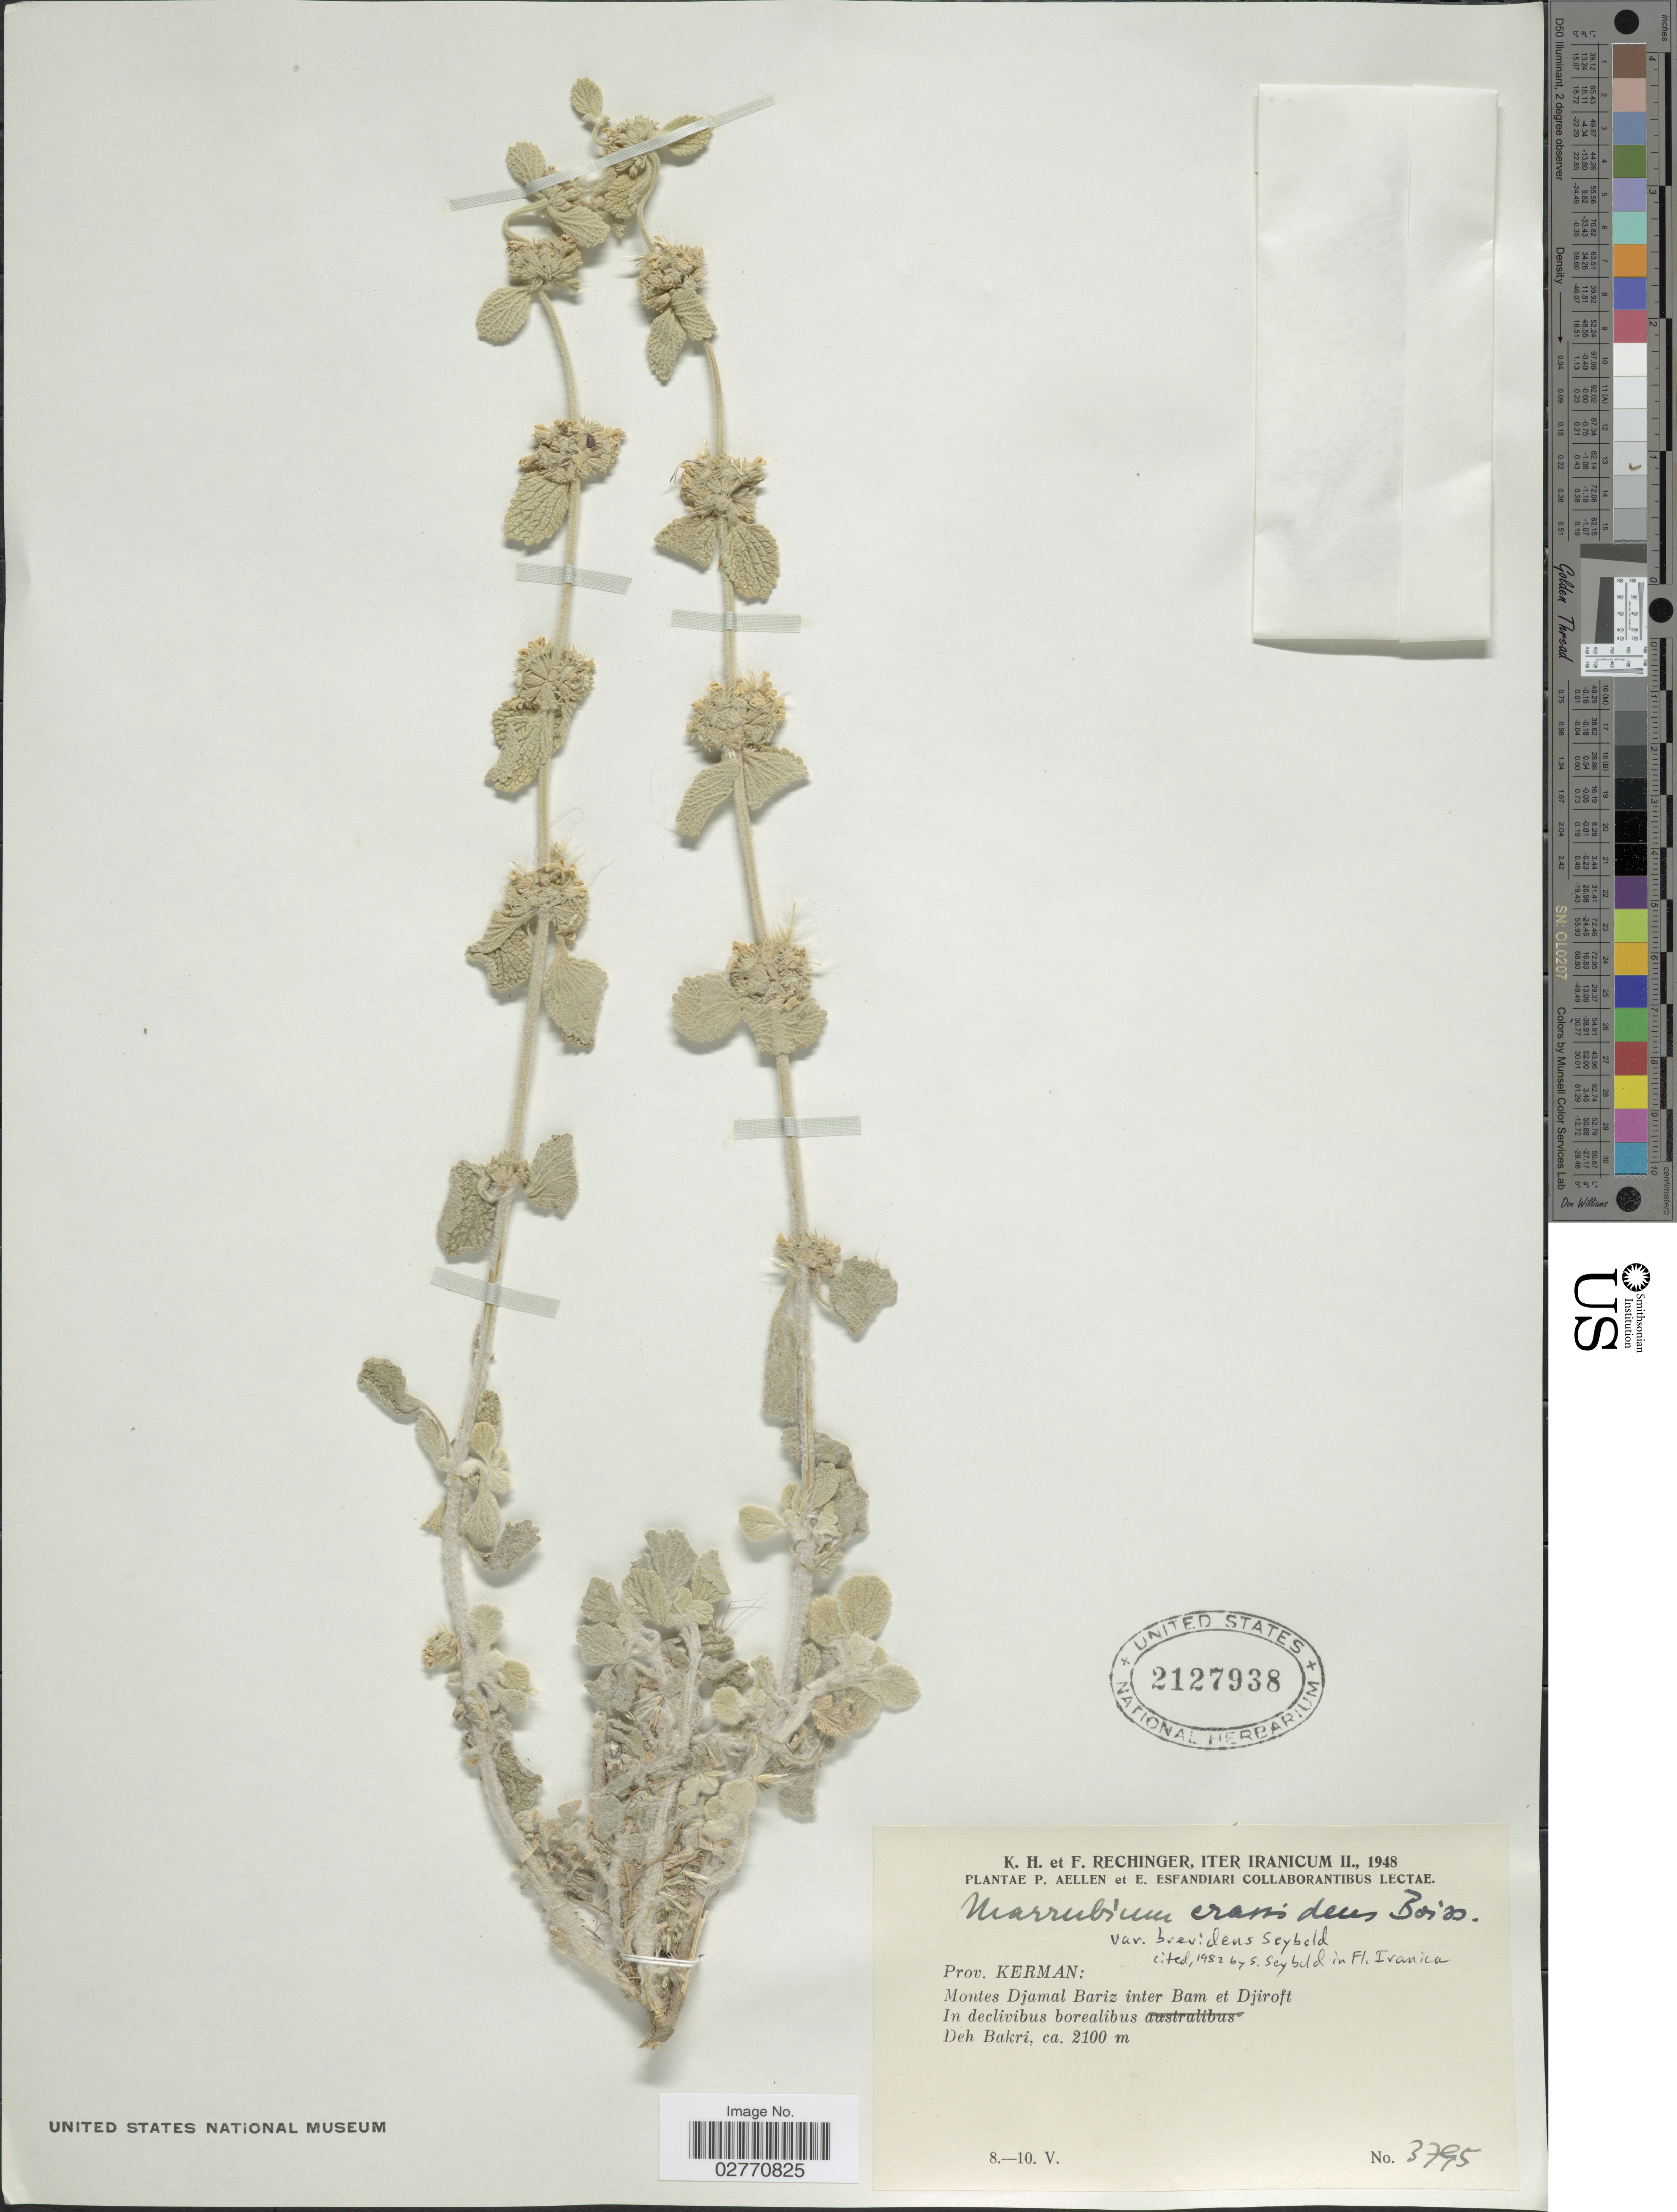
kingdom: Plantae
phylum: Tracheophyta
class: Magnoliopsida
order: Lamiales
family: Lamiaceae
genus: Marrubium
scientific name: Marrubium crassidens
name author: Boiss. & Hohen.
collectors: K. H. Rechinger & F. Rechinger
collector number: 3795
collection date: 1948-05-08/1948-05-10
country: Iran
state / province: Kerman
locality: Prov. Kerman: Montes Djamal Bariz inter Bam et Djiroft. In declivibus borealibus Deh Bakri.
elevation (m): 2100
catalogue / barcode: US 2127938